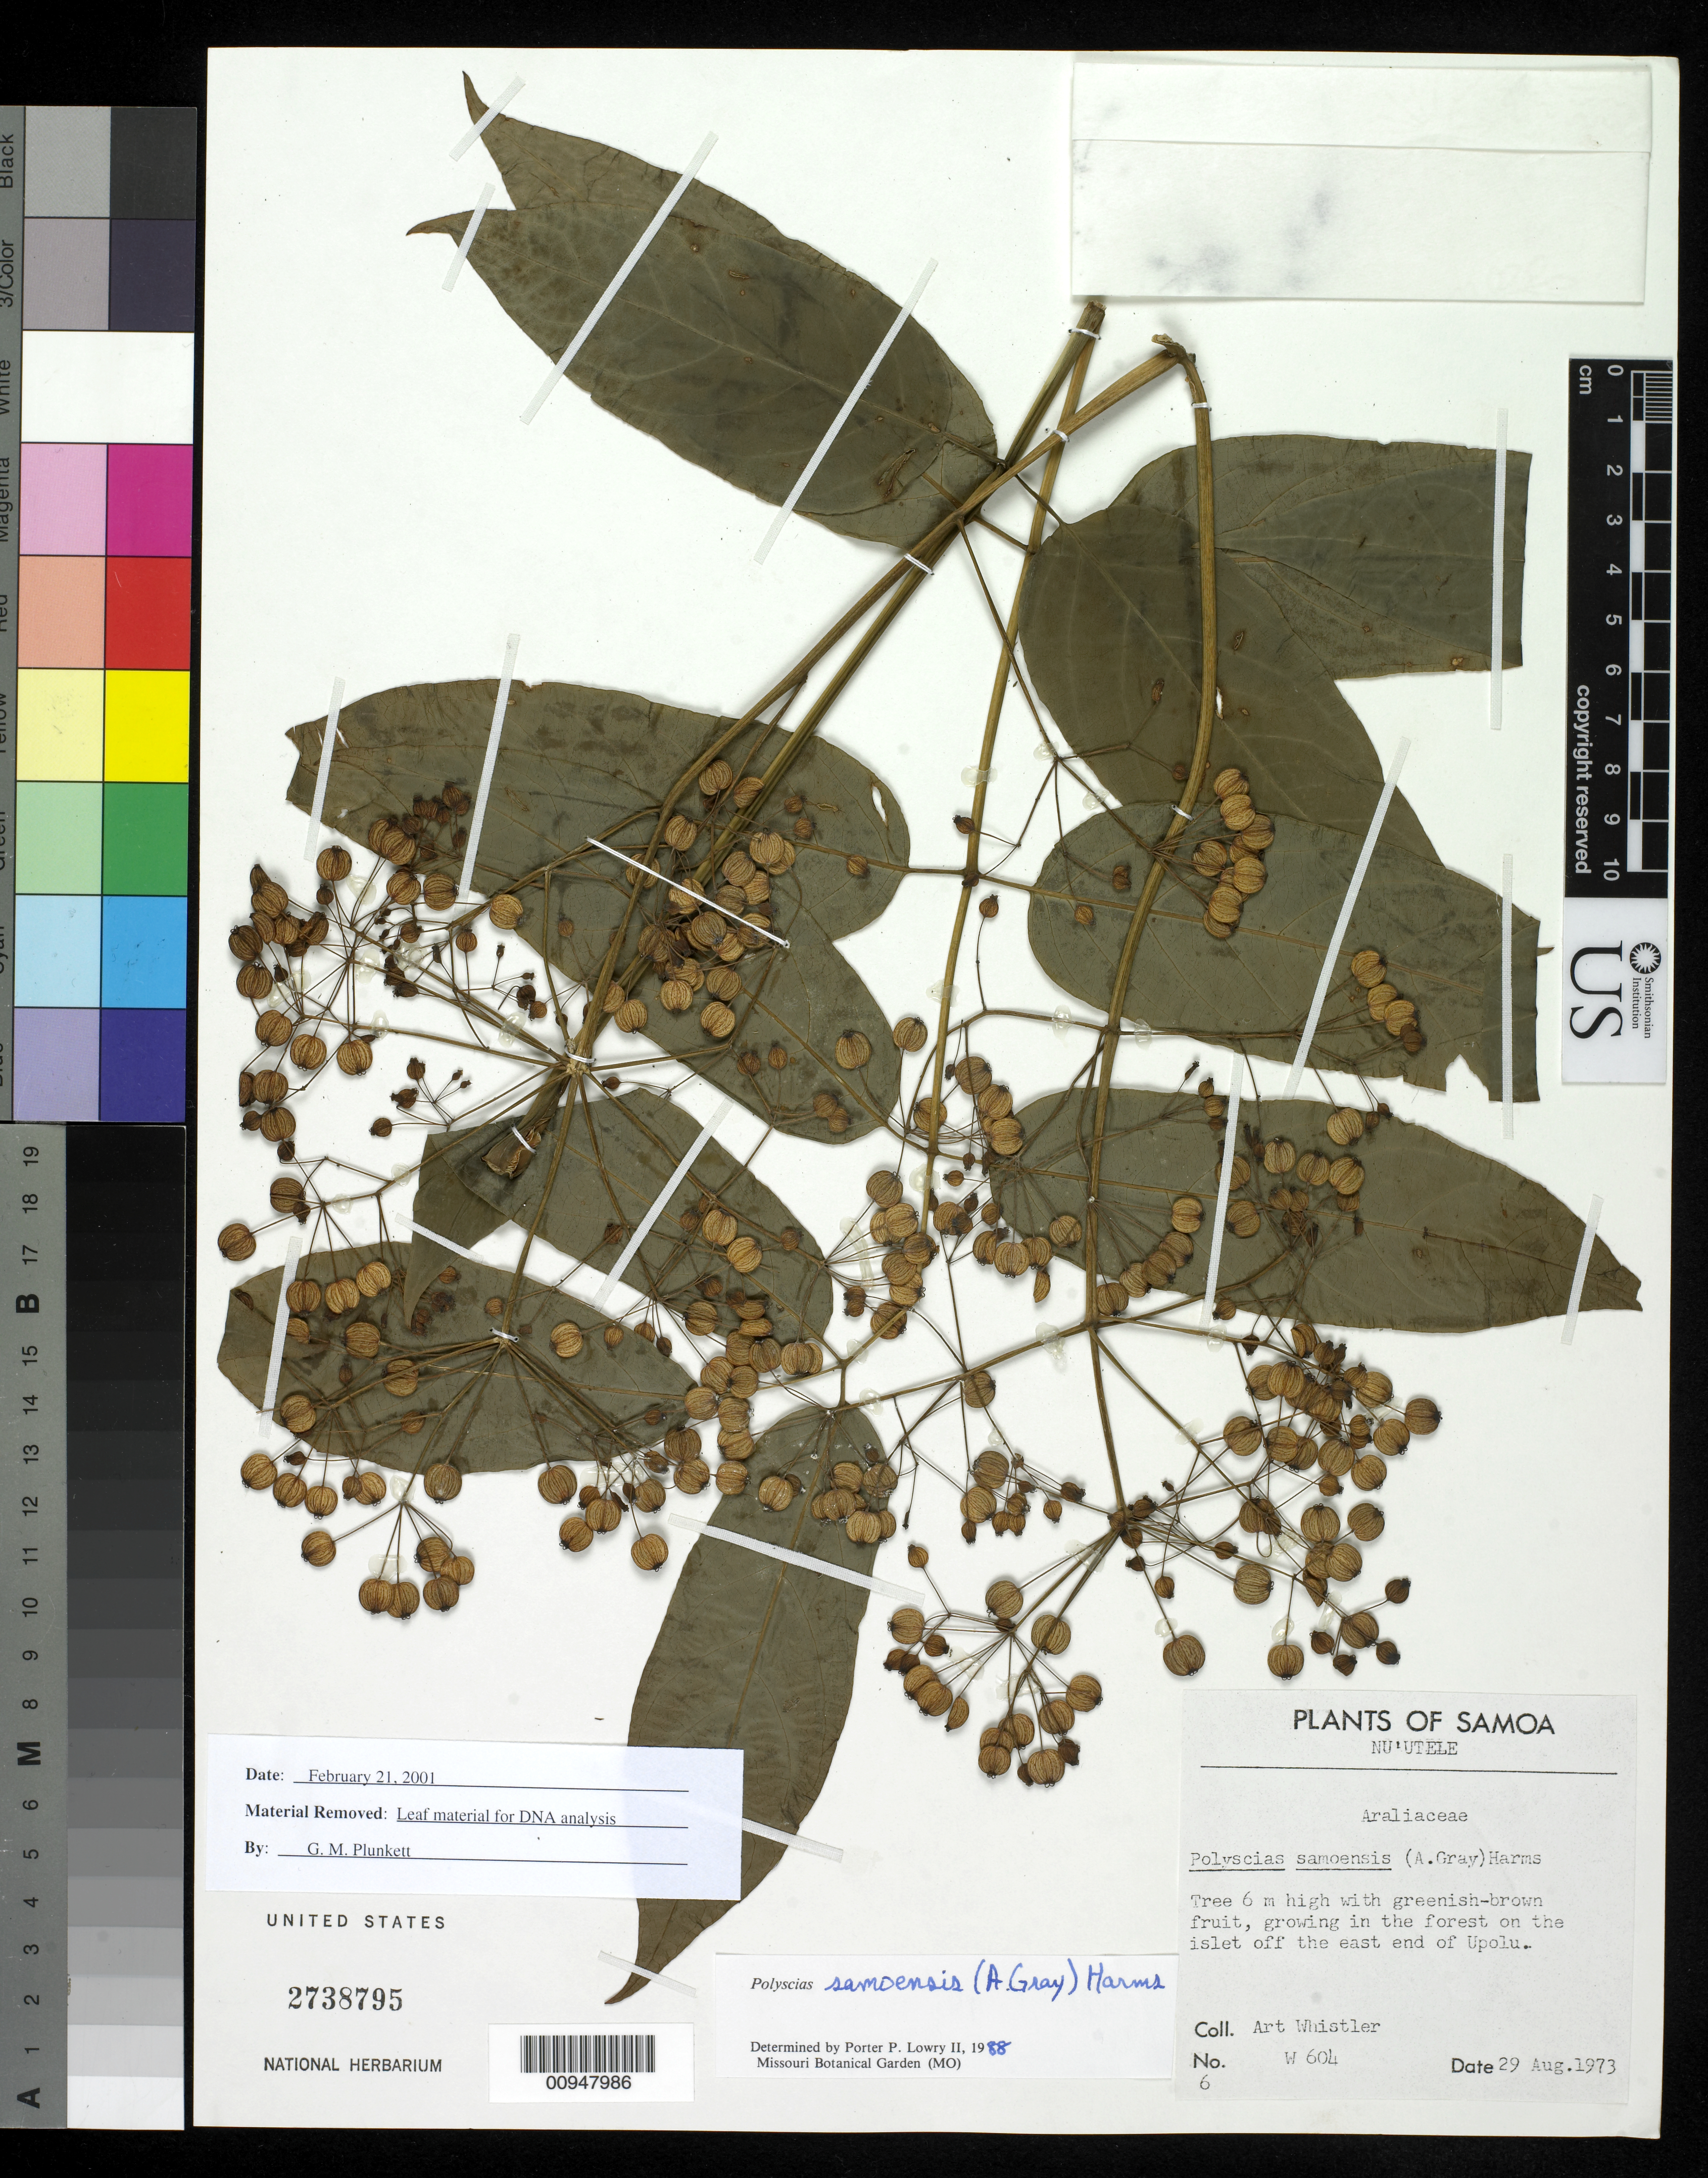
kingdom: Plantae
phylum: Tracheophyta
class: Magnoliopsida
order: Apiales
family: Araliaceae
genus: Polyscias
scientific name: Polyscias samoensis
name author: (A. Gray) Harms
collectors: A. Whistler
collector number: W 604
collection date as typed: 29 Aug 1973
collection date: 1973-08-29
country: Samoa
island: Nu'utele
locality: Forest on islet off E. end Upolu.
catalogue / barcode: US 2738795